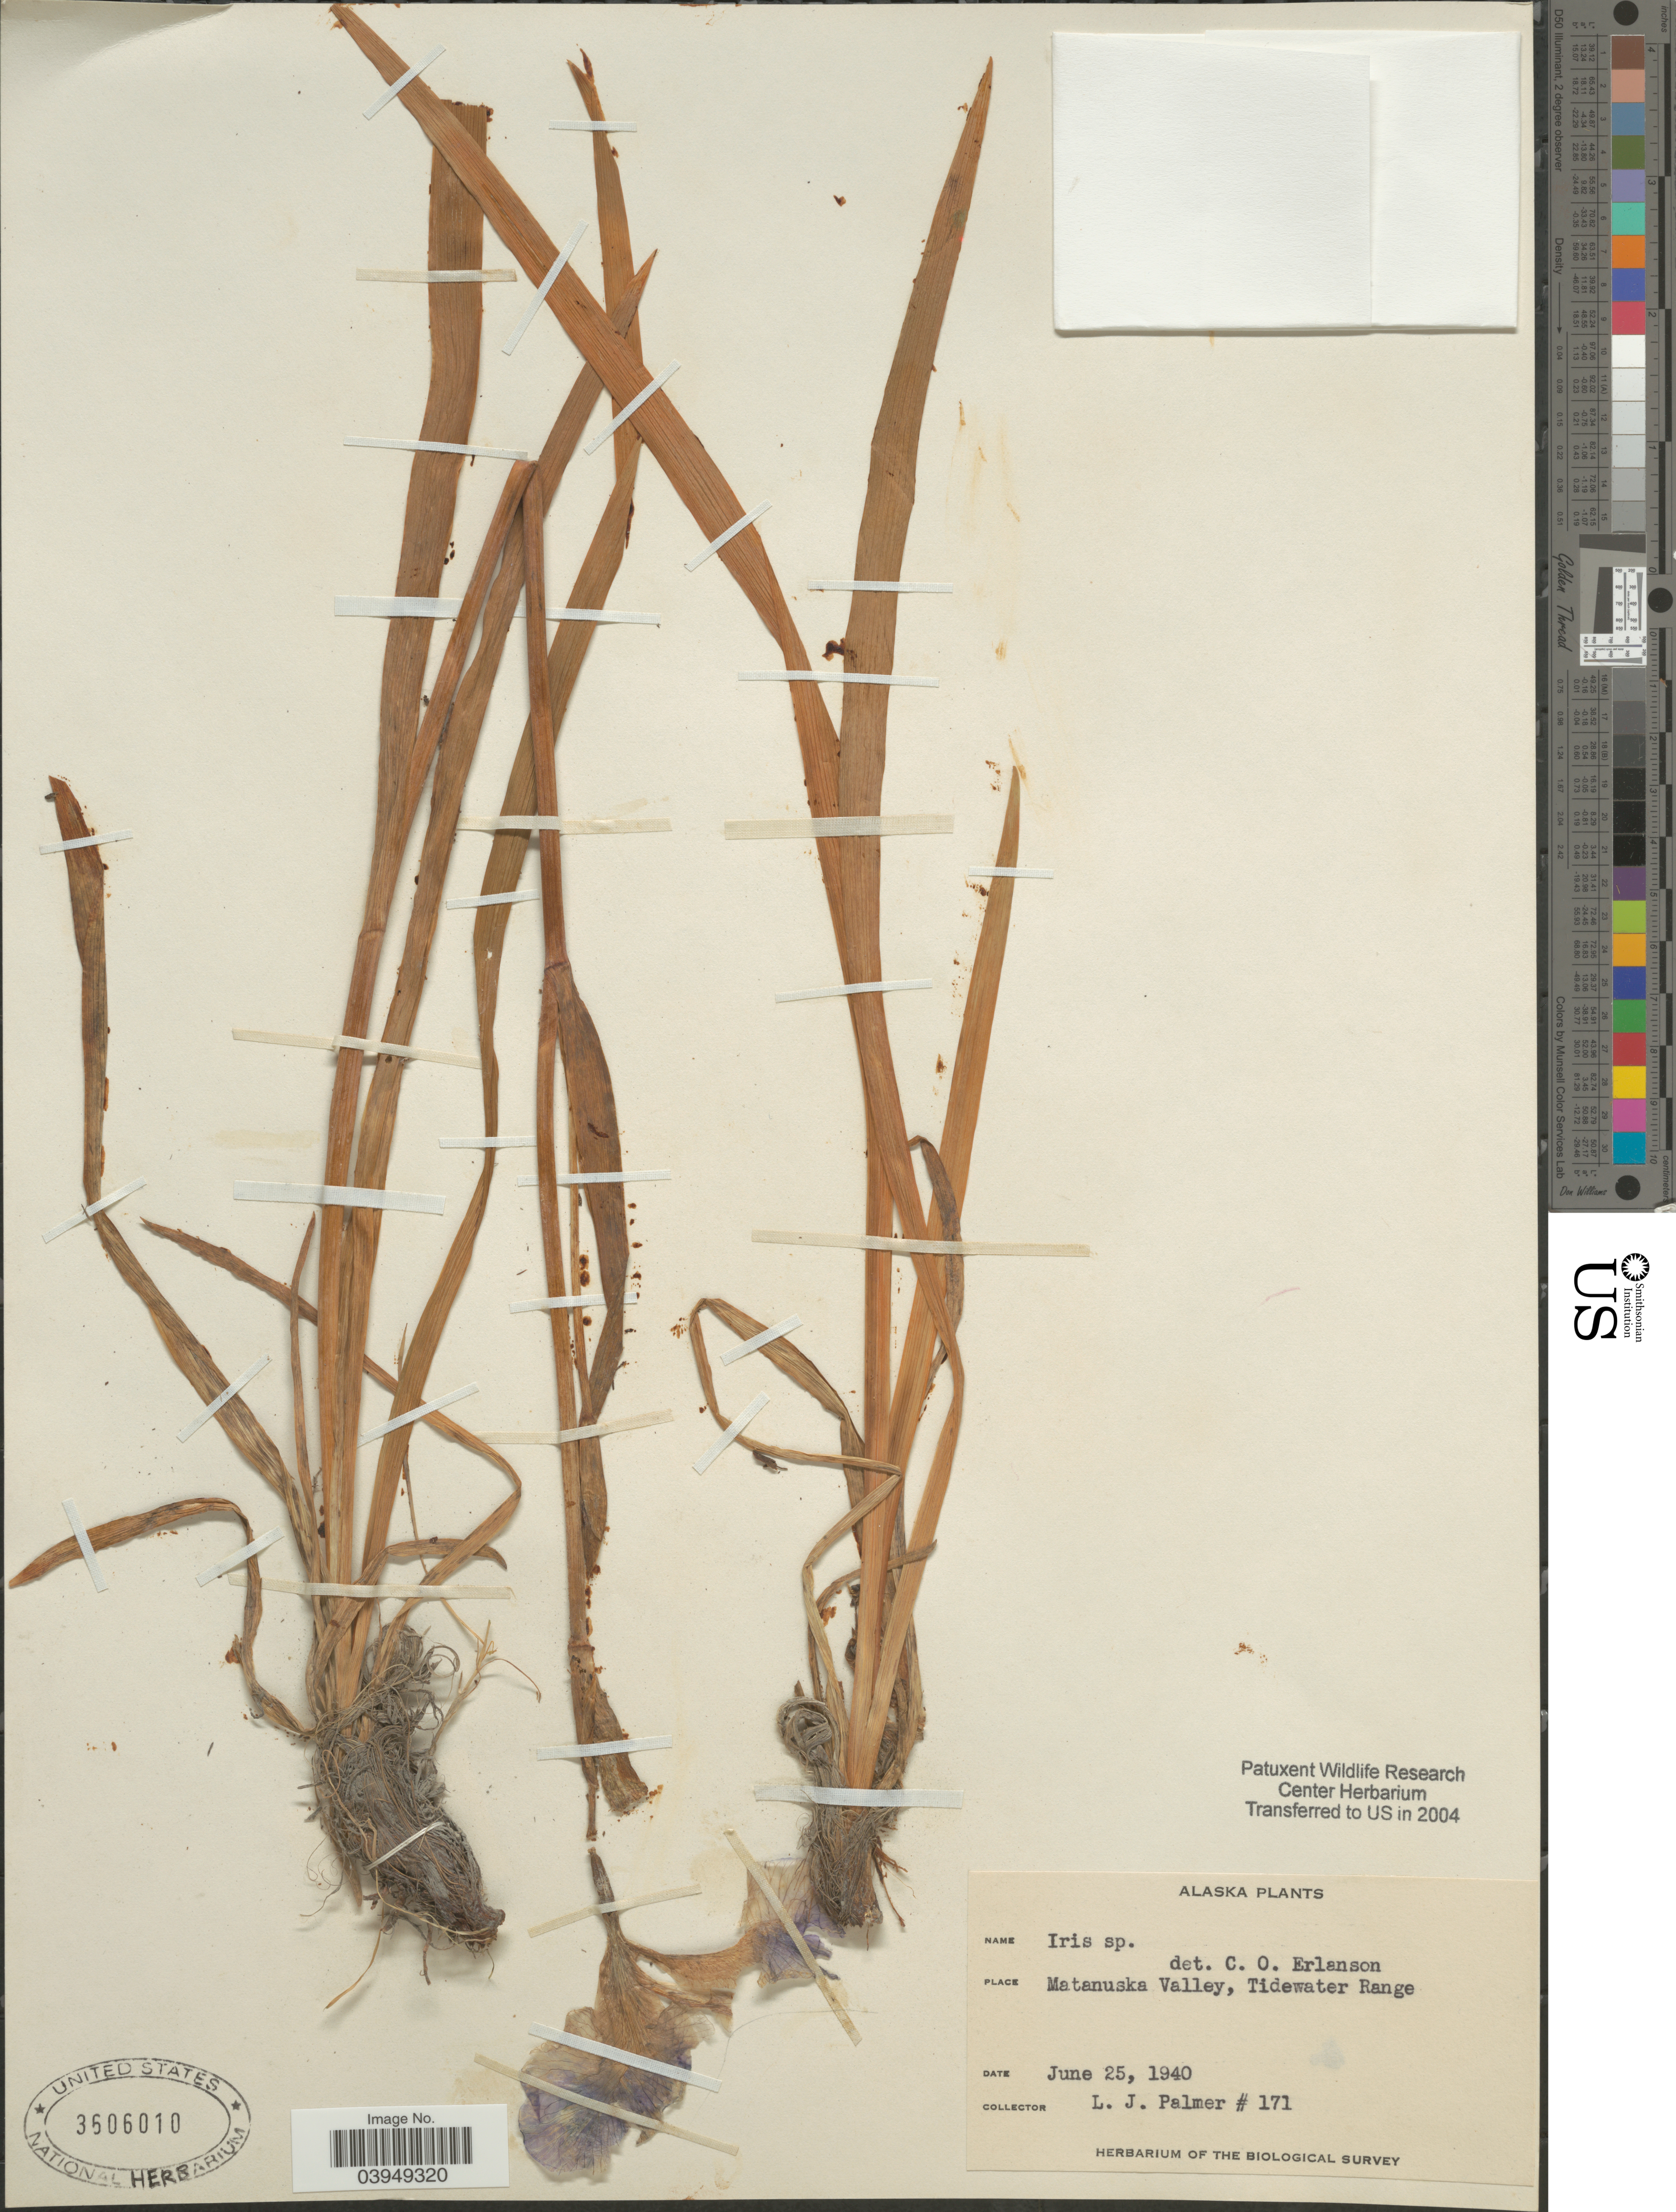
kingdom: Plantae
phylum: Tracheophyta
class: Liliopsida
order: Asparagales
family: Iridaceae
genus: Iris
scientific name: Iris sp.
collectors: L. J. Palmer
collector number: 171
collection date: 1940-06-25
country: United States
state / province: Alaska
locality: Matanuska Valley, Tidewater Range.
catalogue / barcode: US 3606010